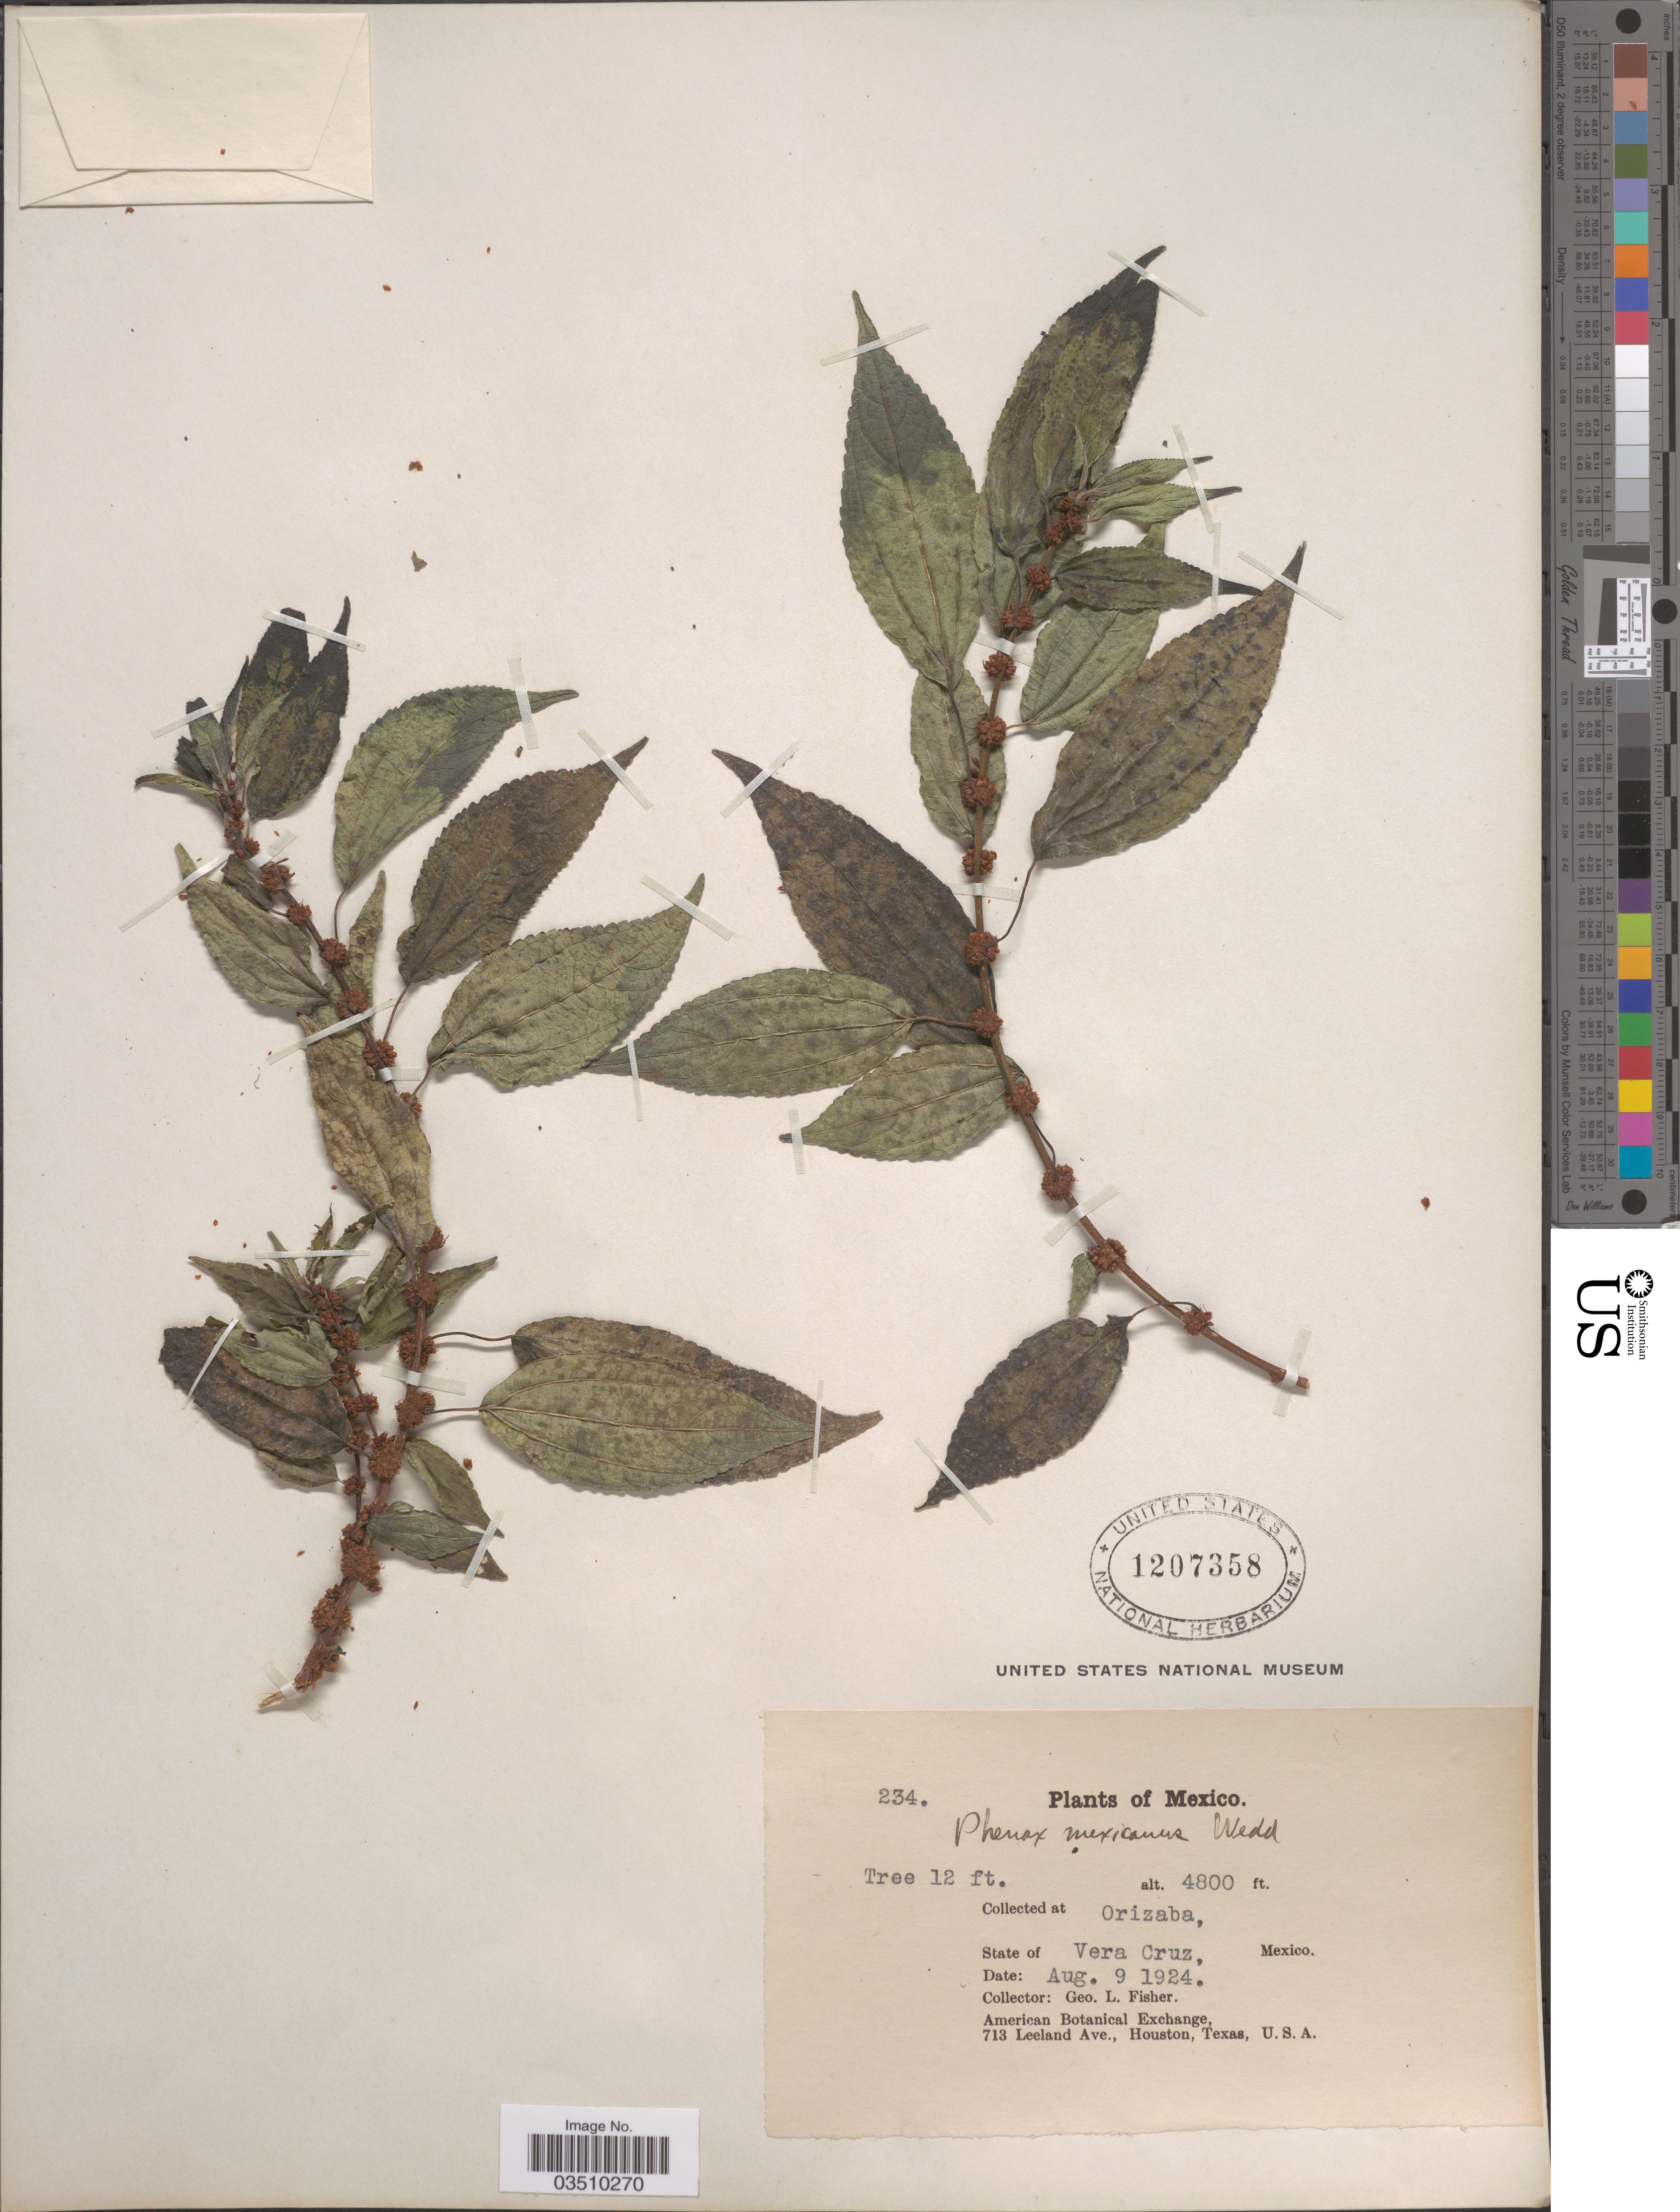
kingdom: Plantae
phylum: Tracheophyta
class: Magnoliopsida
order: Rosales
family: Urticaceae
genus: Phenax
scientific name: Phenax mexicanus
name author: Wedd.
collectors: G. L. Fisher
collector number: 234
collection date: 1924-08-09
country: Mexico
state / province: Veracruz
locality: Orizaba, State of Vera Cruz.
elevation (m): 1463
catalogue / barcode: US 1207358